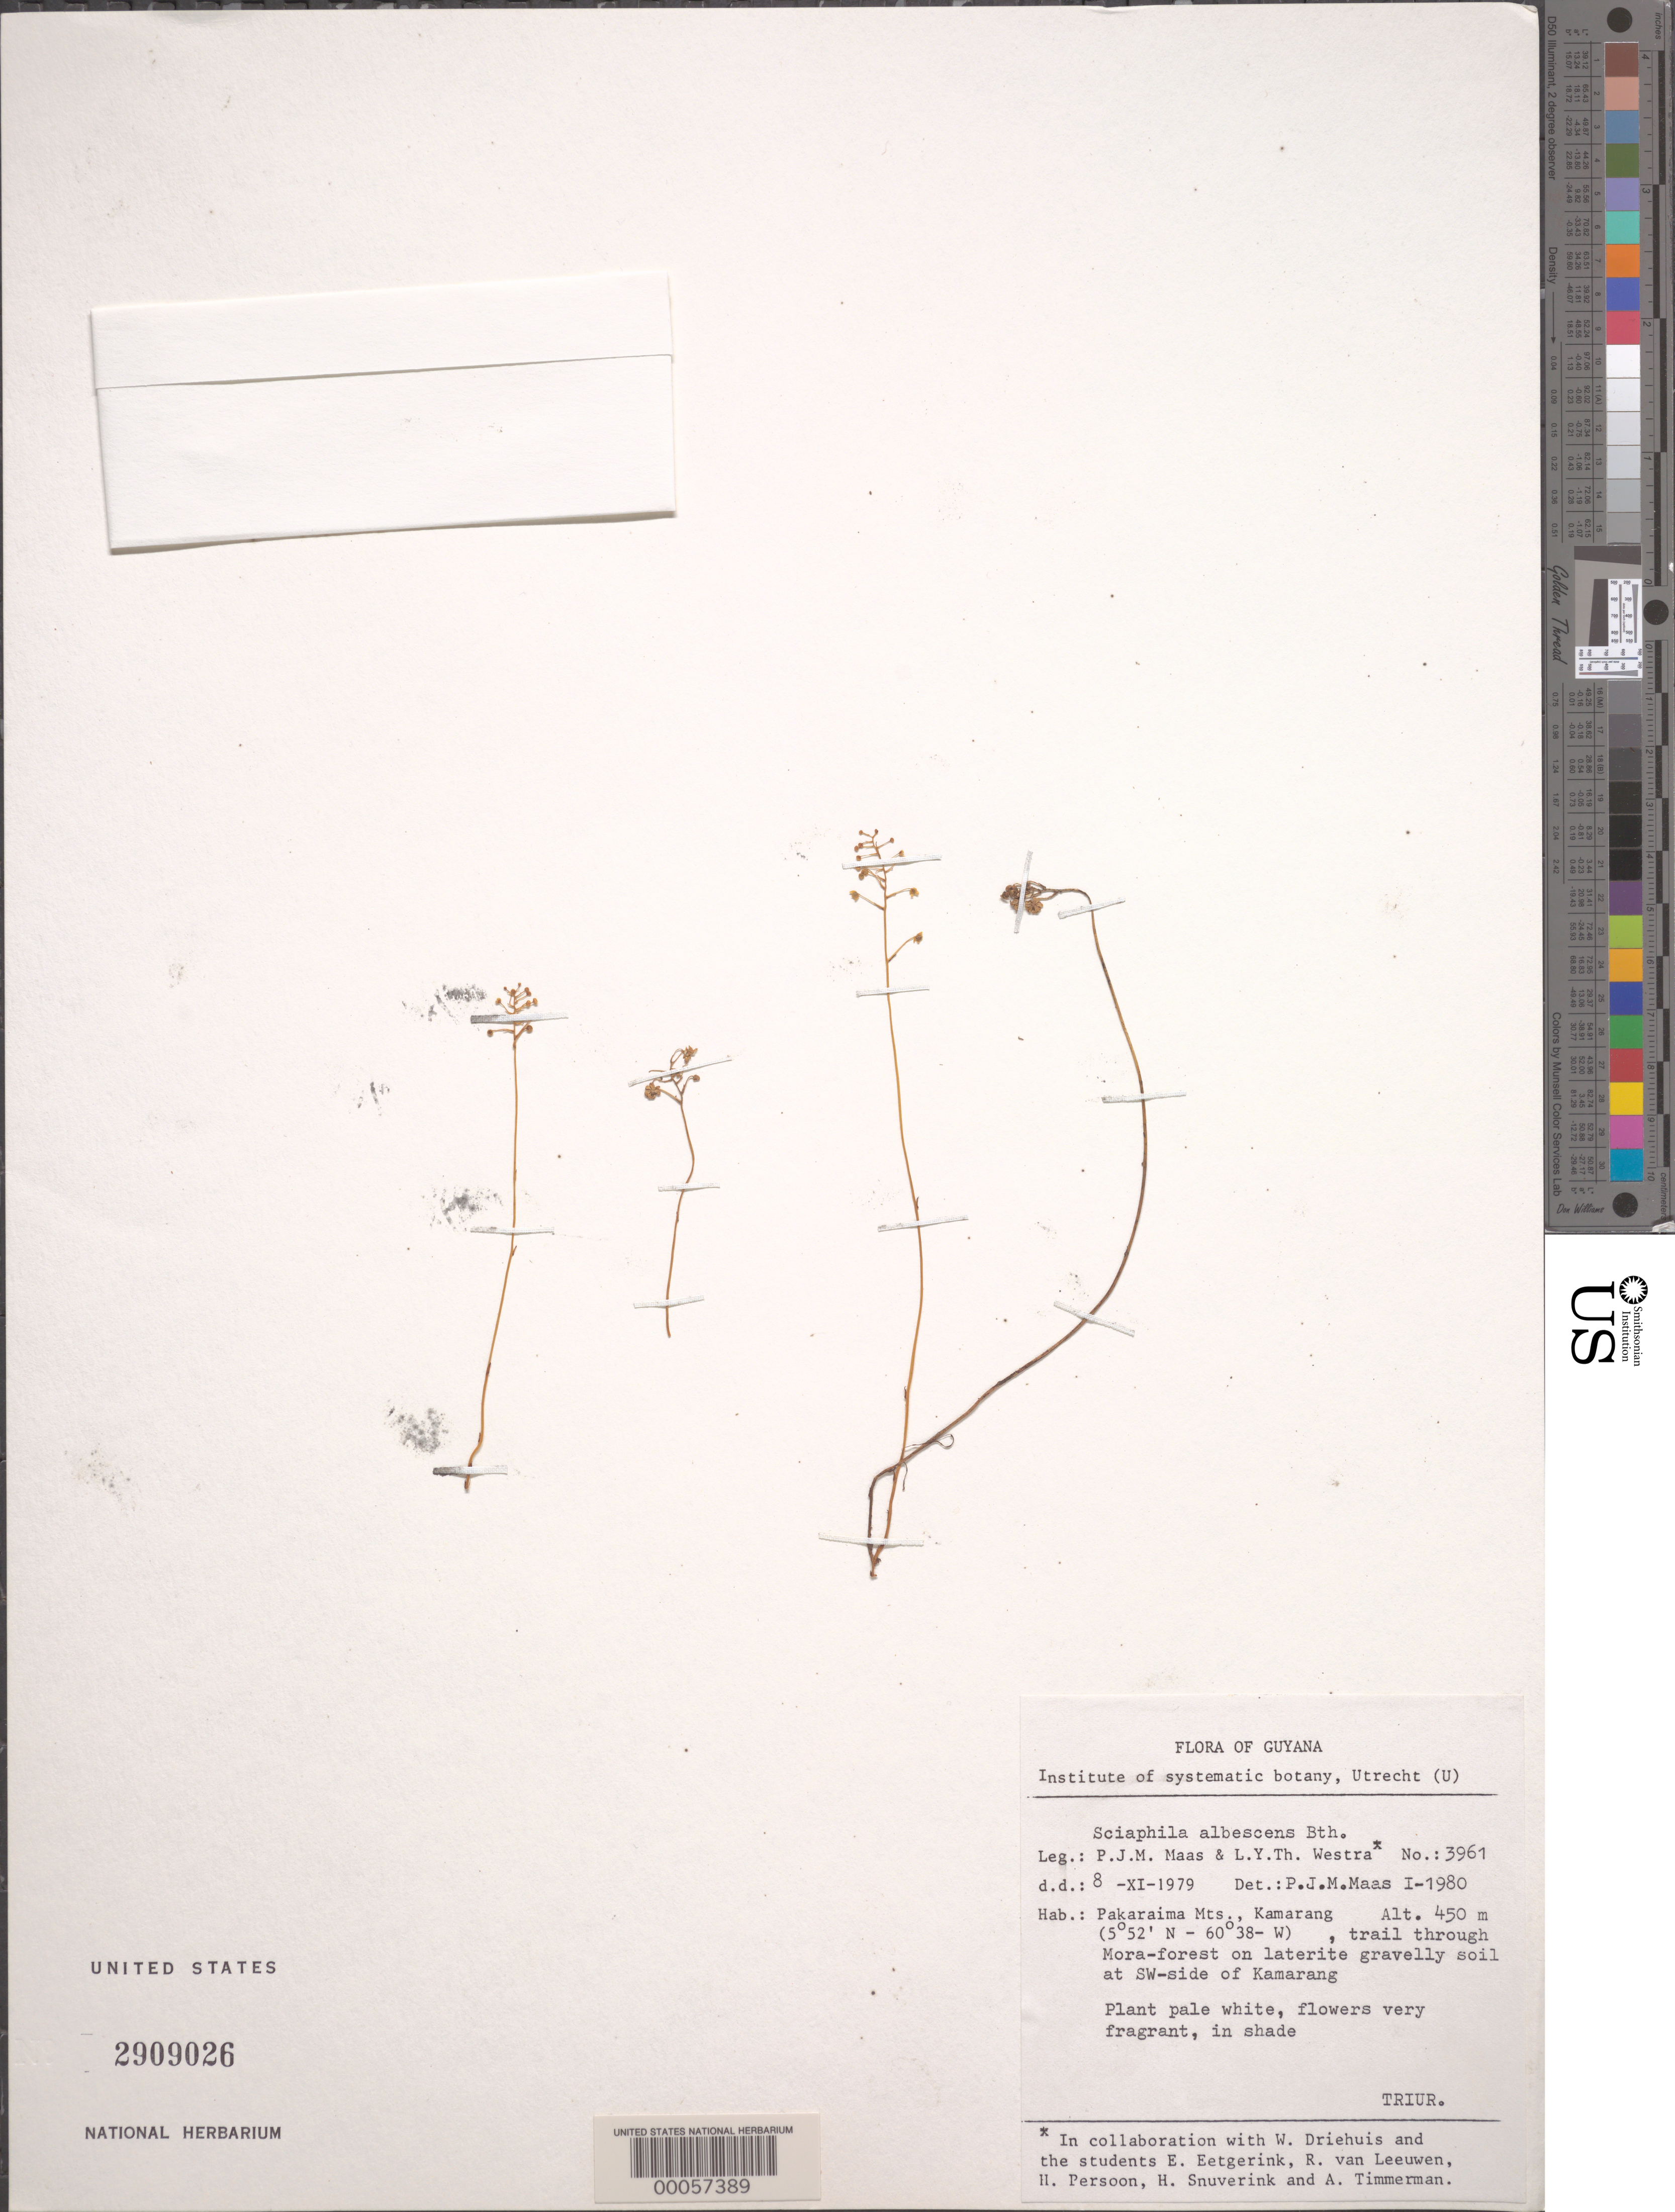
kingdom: Plantae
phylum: Tracheophyta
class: Liliopsida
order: Pandanales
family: Triuridaceae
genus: Sciaphila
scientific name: Sciaphila albescens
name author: Benth.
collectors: P. Maas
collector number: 3961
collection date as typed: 11 Aug 1979 or 08 Nov 1979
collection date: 1979-08-11 or 1979-11-08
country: Guyana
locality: Pakaraima mts., sw side of kamarang.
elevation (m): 450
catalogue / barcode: US 2909026